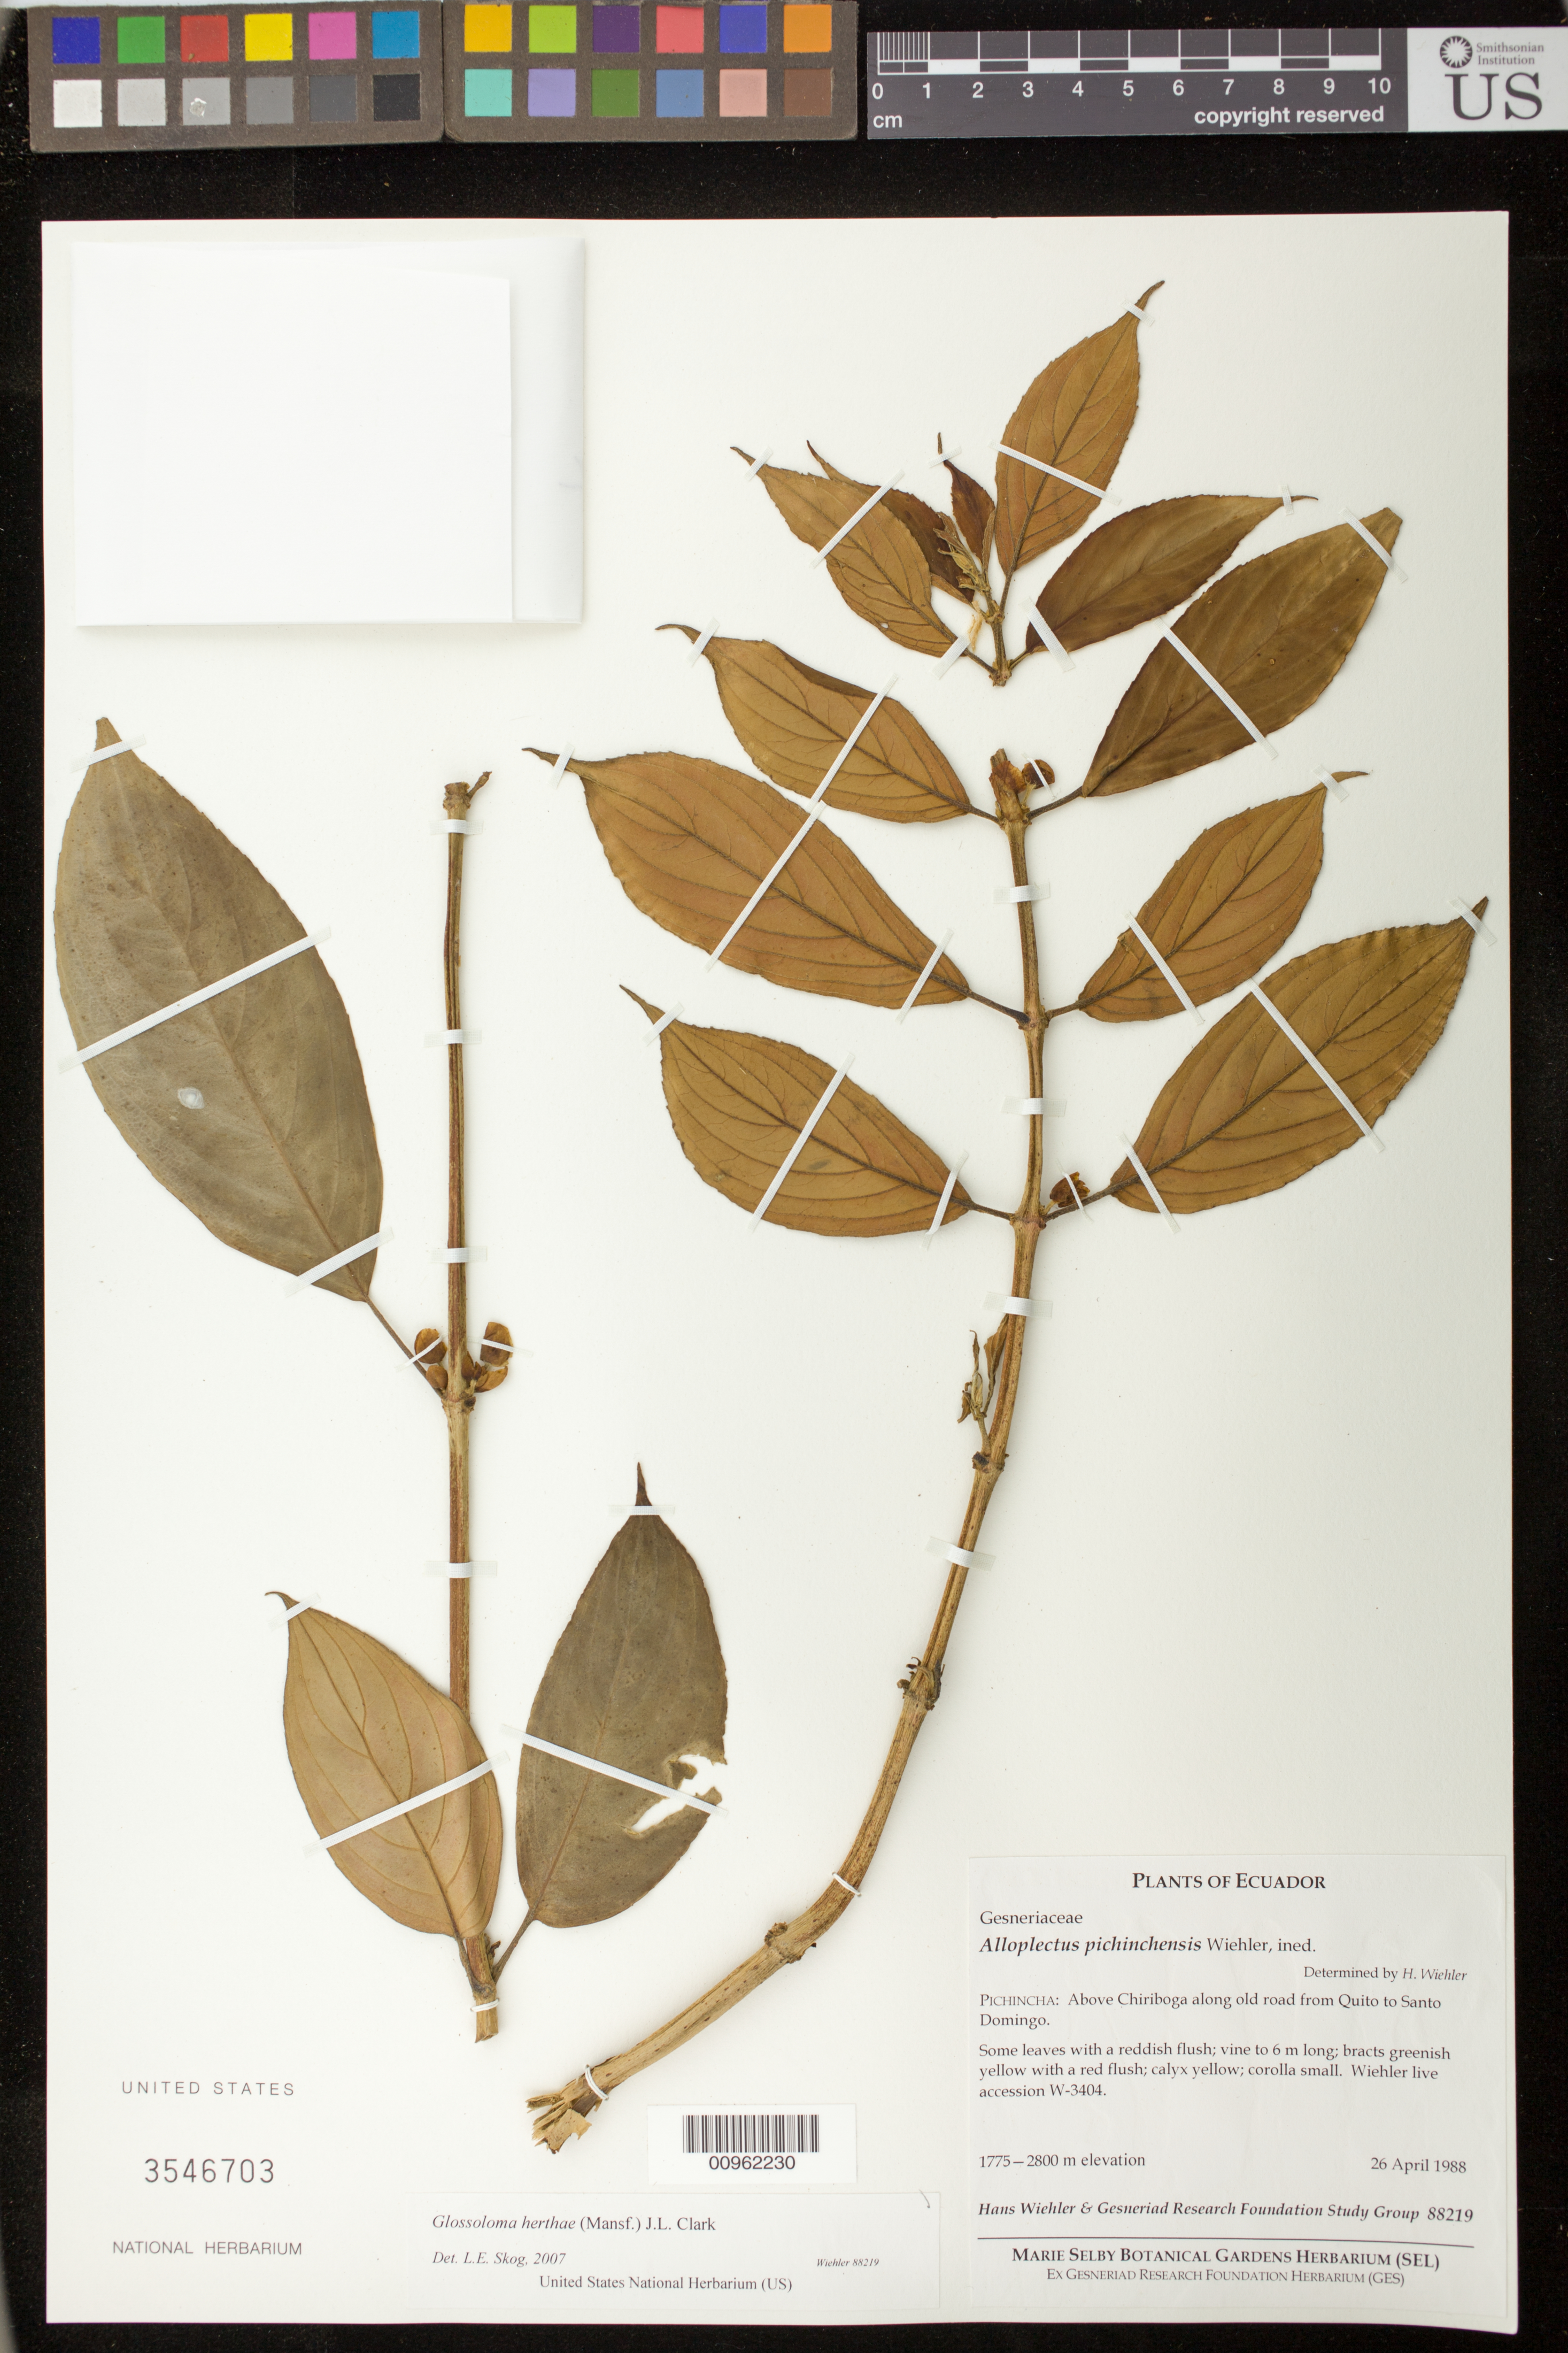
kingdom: Plantae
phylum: Tracheophyta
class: Magnoliopsida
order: Lamiales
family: Gesneriaceae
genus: Glossoloma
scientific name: Glossoloma herthae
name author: (Mansf.) J.L. Clark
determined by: Skog, Laurence E.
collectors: H. J. Wiehler & GRF Study Group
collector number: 88219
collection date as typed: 26 Apr 1988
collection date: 1988-04-26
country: Ecuador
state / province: Pichincha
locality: Pichincha: above Chiriboga along old road from Quito to Santo Domingo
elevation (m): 1775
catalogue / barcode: US 3546703